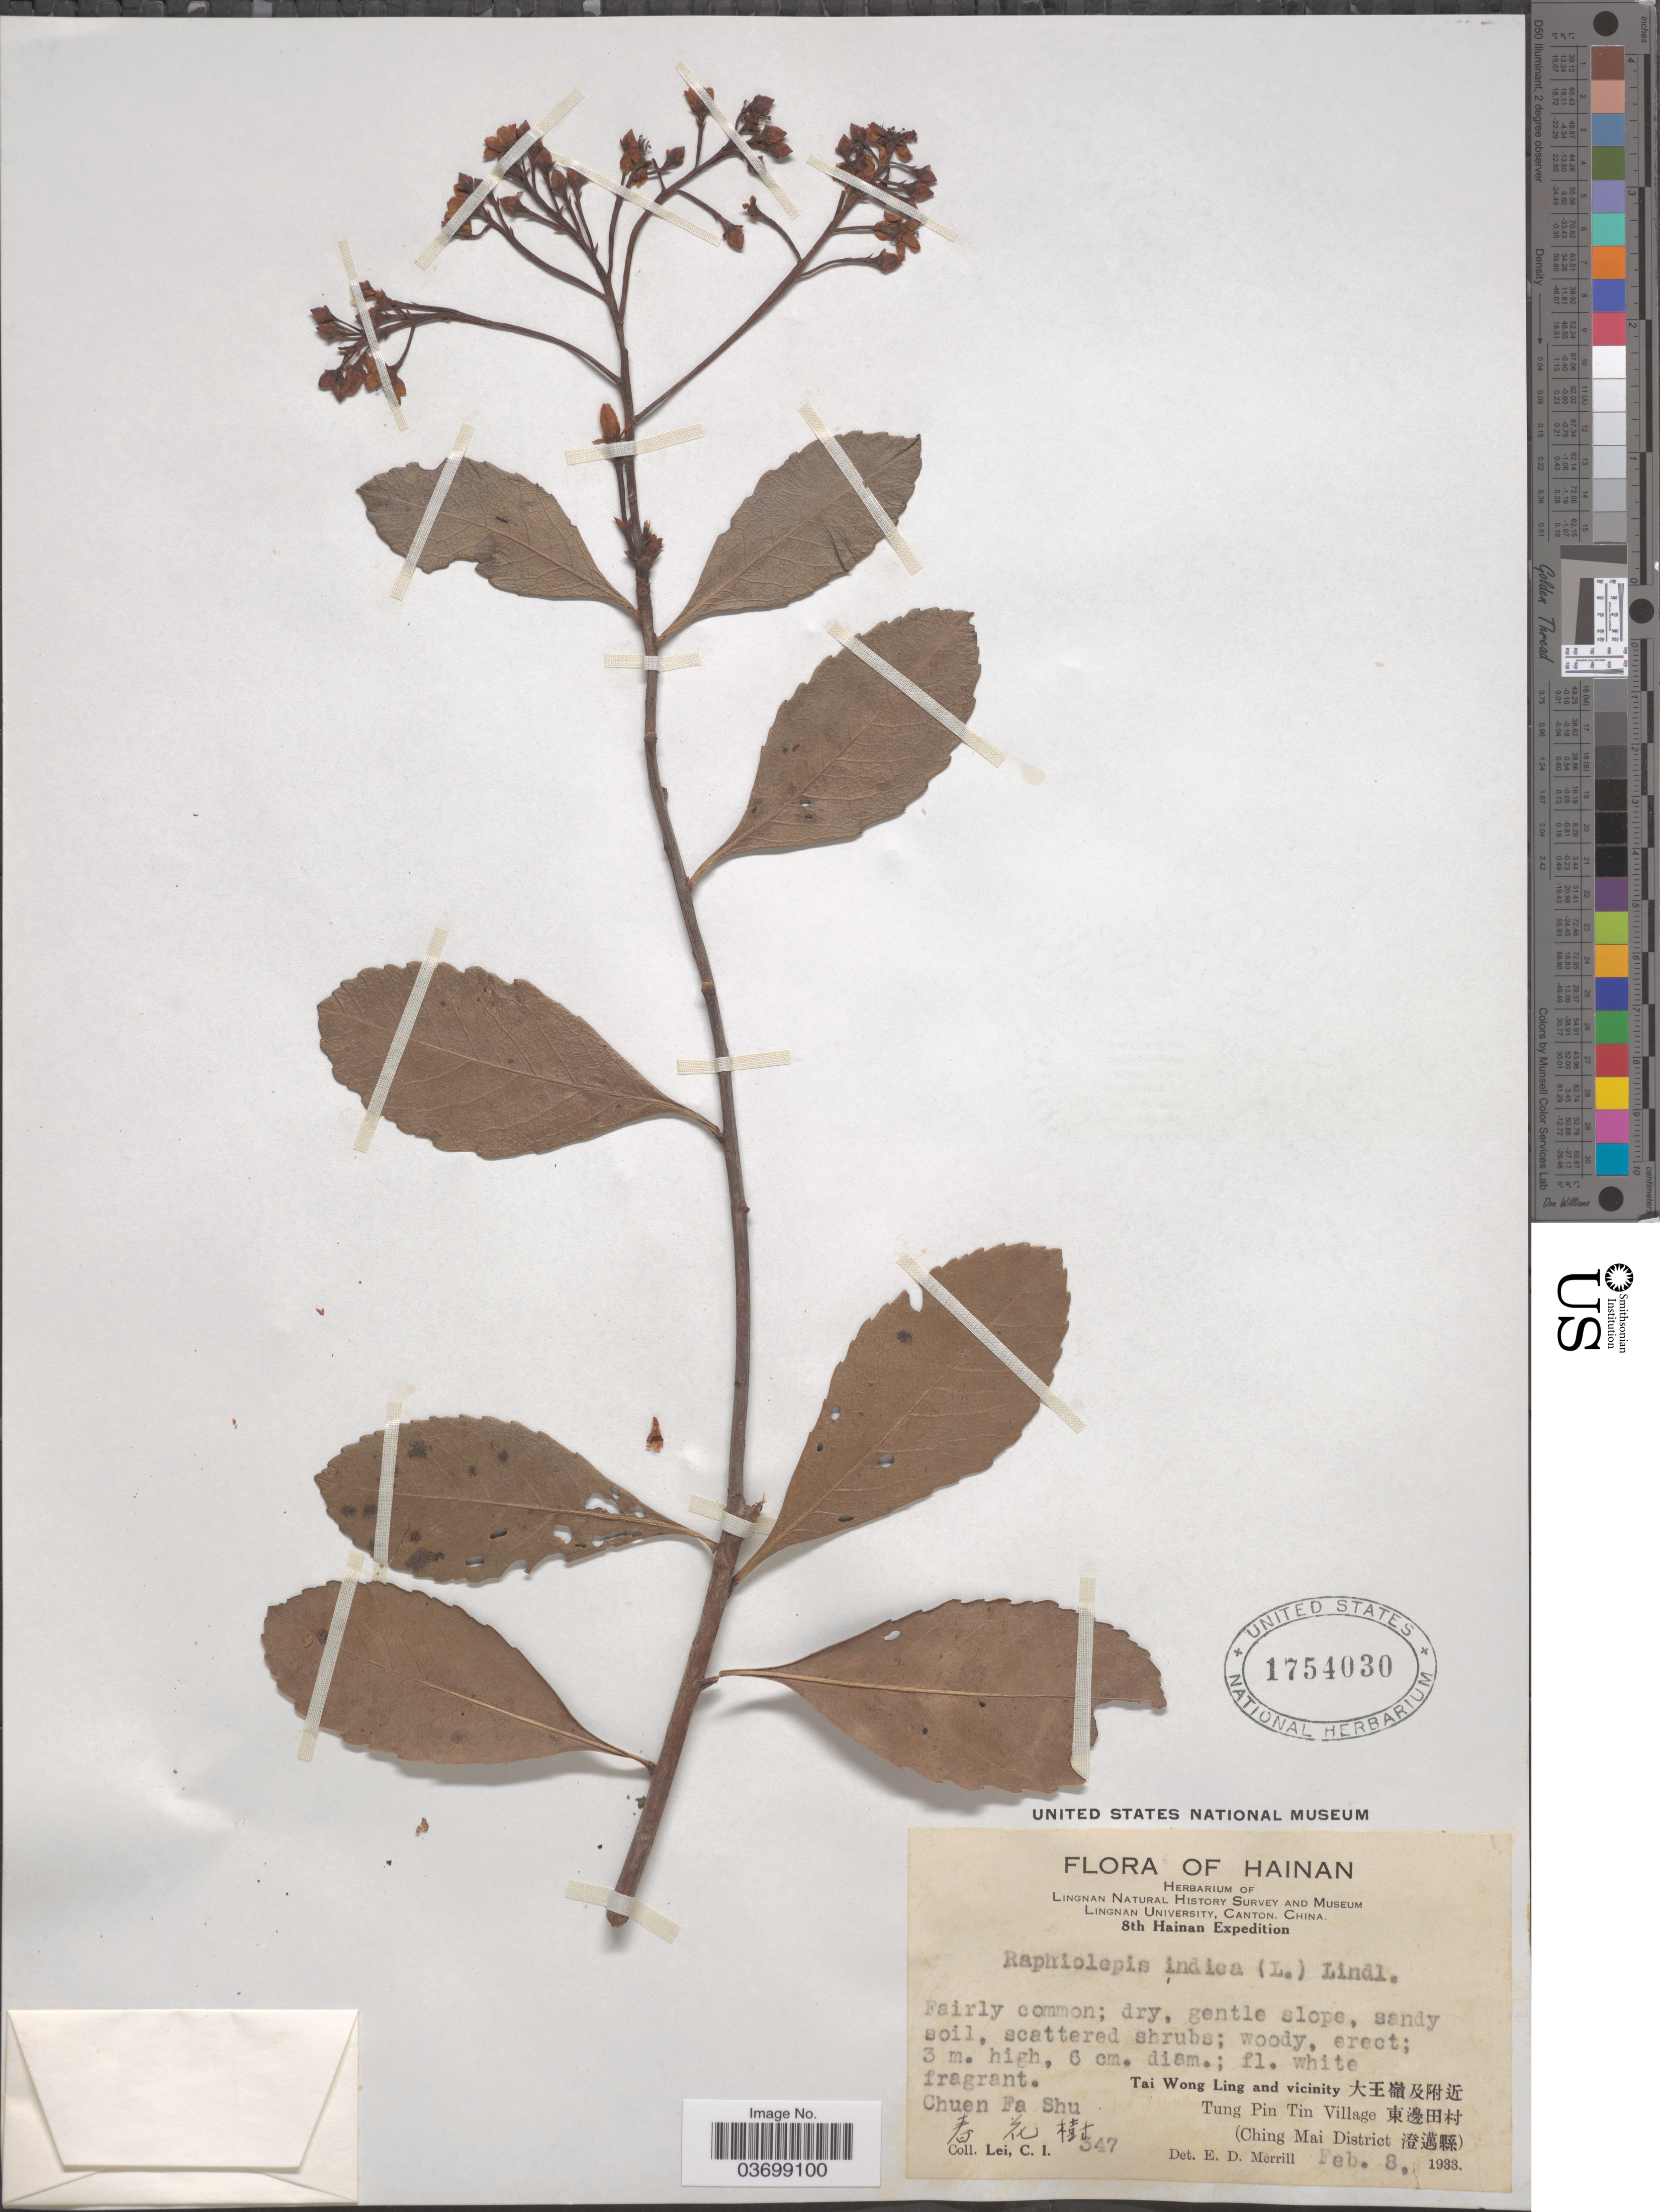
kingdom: Plantae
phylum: Tracheophyta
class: Magnoliopsida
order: Rosales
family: Rosaceae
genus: Rhaphiolepis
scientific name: Rhaphiolepis indica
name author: (L.) Lindl.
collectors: C. I. Lei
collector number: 347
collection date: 1933-02-08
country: China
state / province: Hainan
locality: Tai Wong Ling and vicinity X. Tung Pin Tin Village X. (Ching Mai District X). Chuen Fa Shu X.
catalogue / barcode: US 1754030